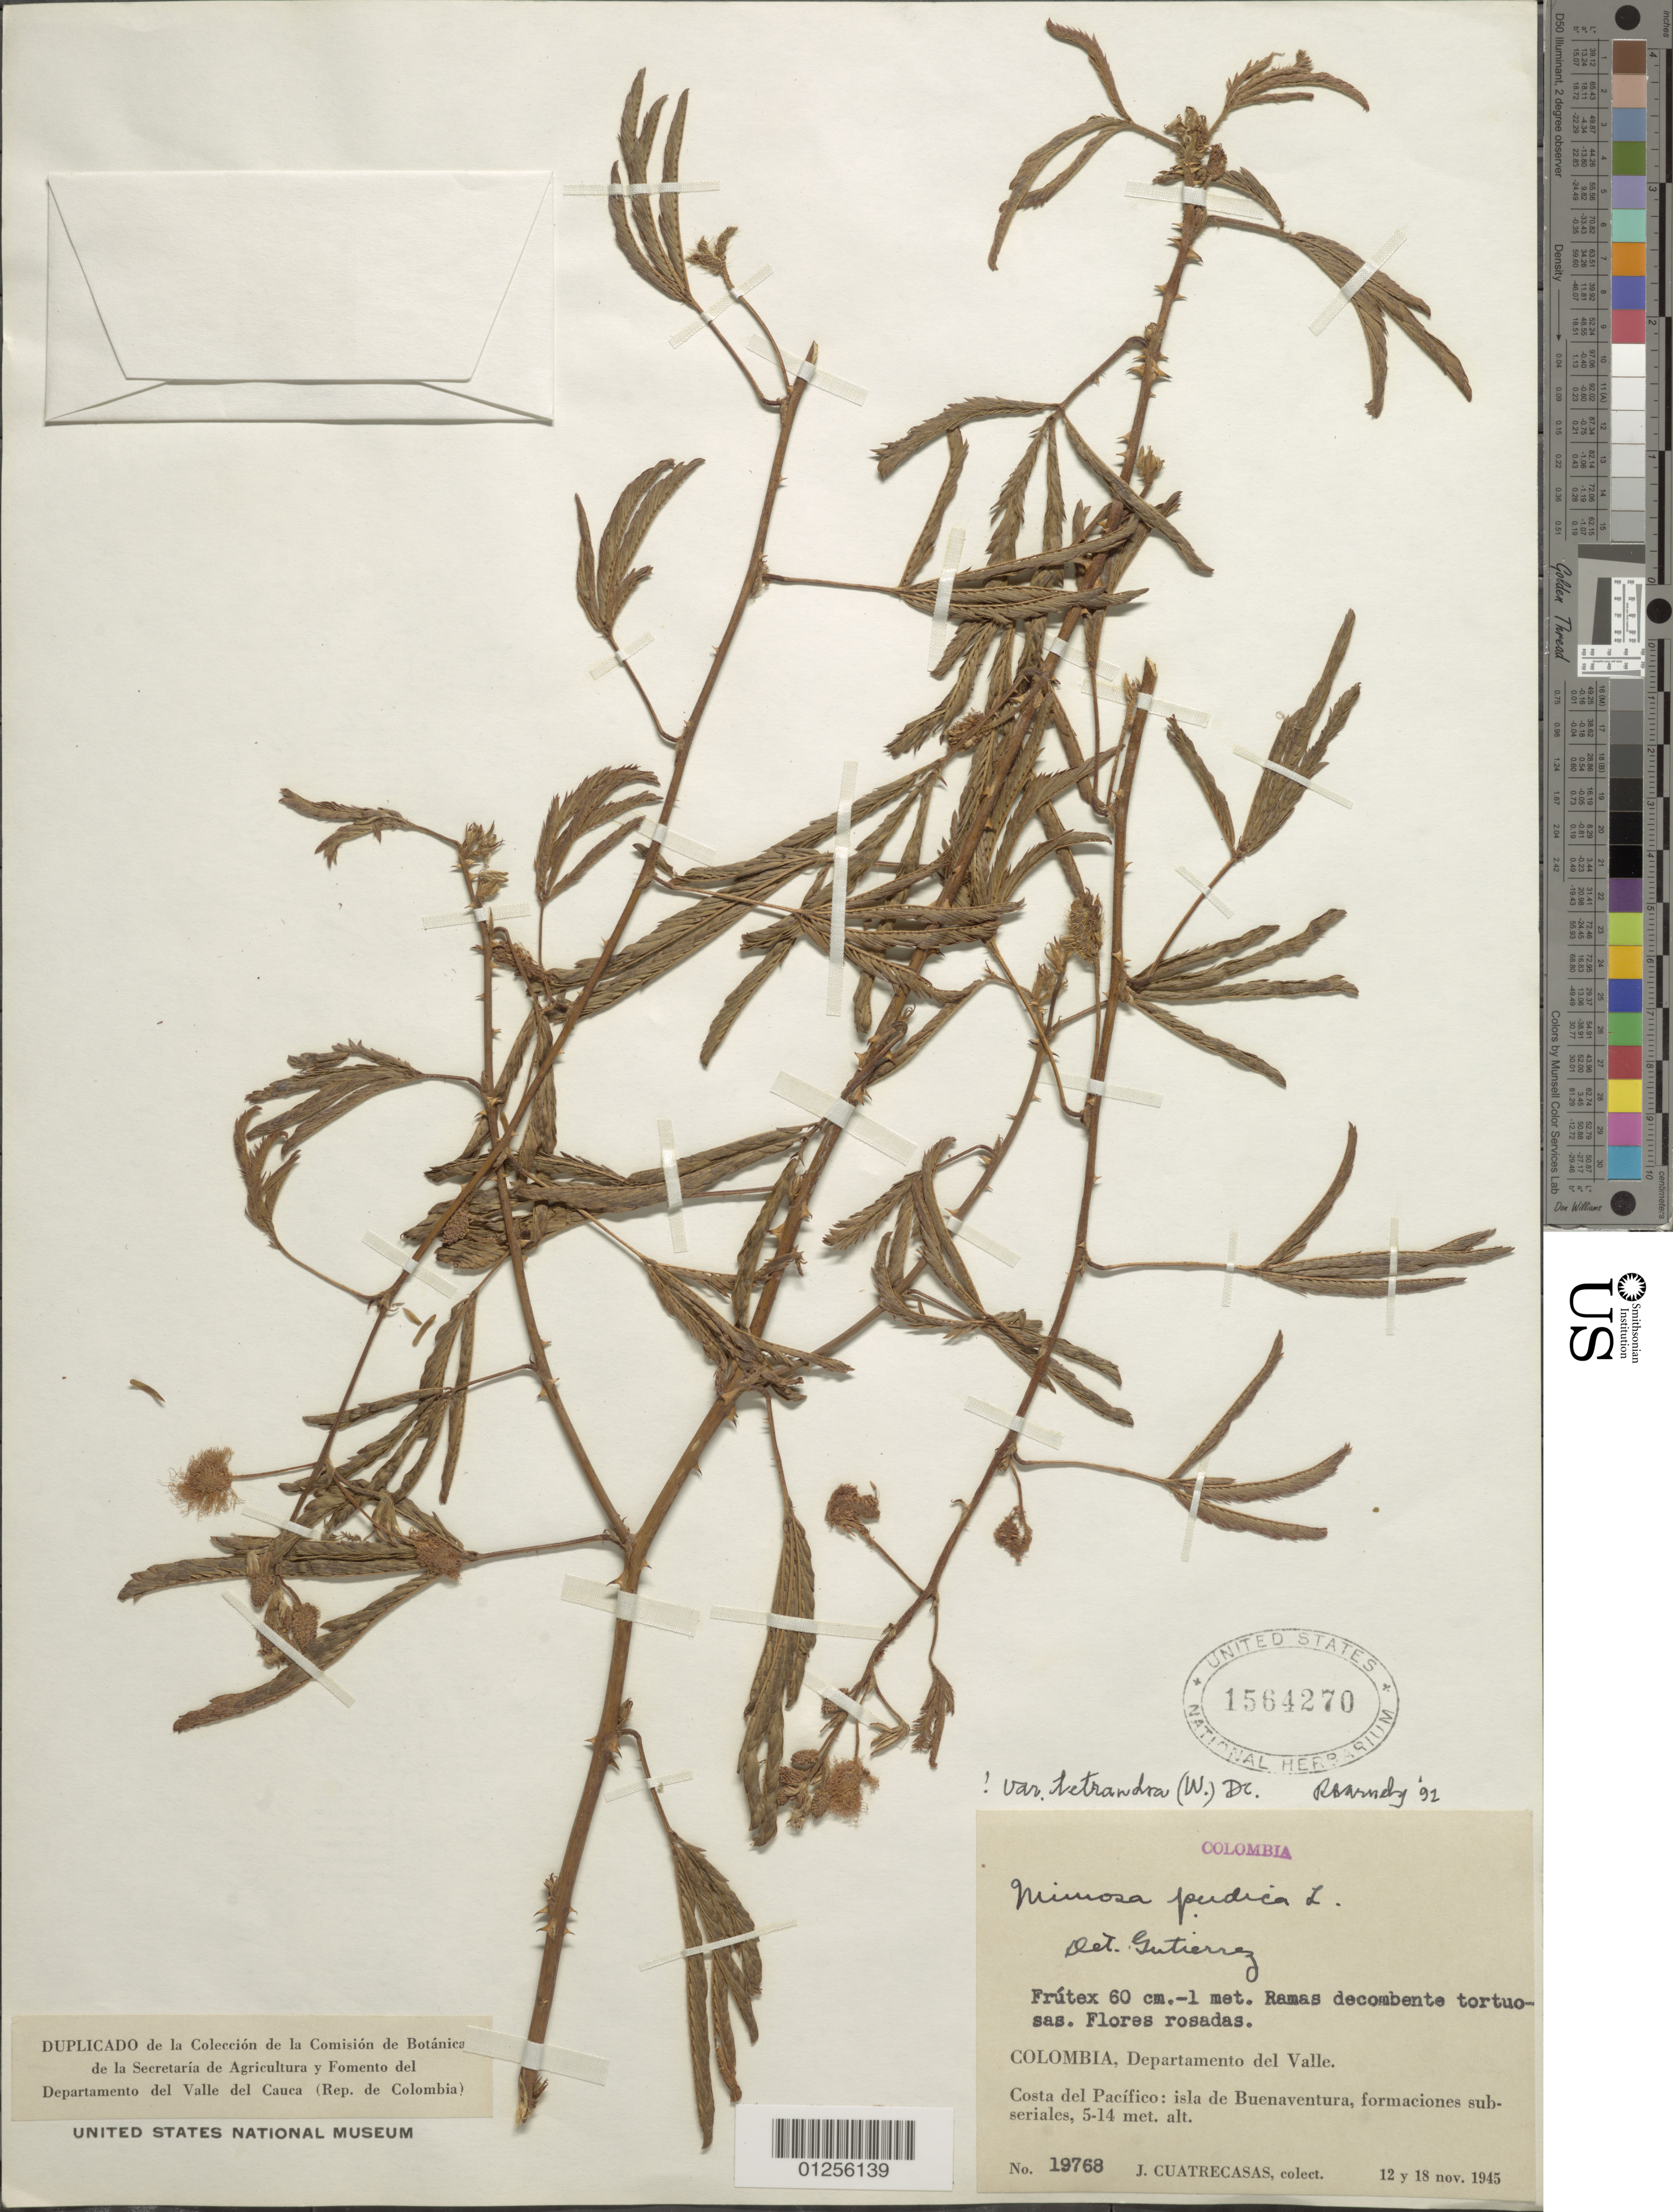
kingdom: Plantae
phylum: Tracheophyta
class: Magnoliopsida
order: Fabales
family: Fabaceae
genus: Mimosa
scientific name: Mimosa pudica var. tetrandra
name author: L.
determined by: Barneby, Rupert C., (NY)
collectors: J. Cuatrecasas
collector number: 19768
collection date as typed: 12-18 Nov 1945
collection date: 1945-11-12/1945-11-18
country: Colombia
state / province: Valle del Cauca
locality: Isla de Buenaventura.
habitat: formaciones subseriales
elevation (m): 5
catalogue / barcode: US 1564270